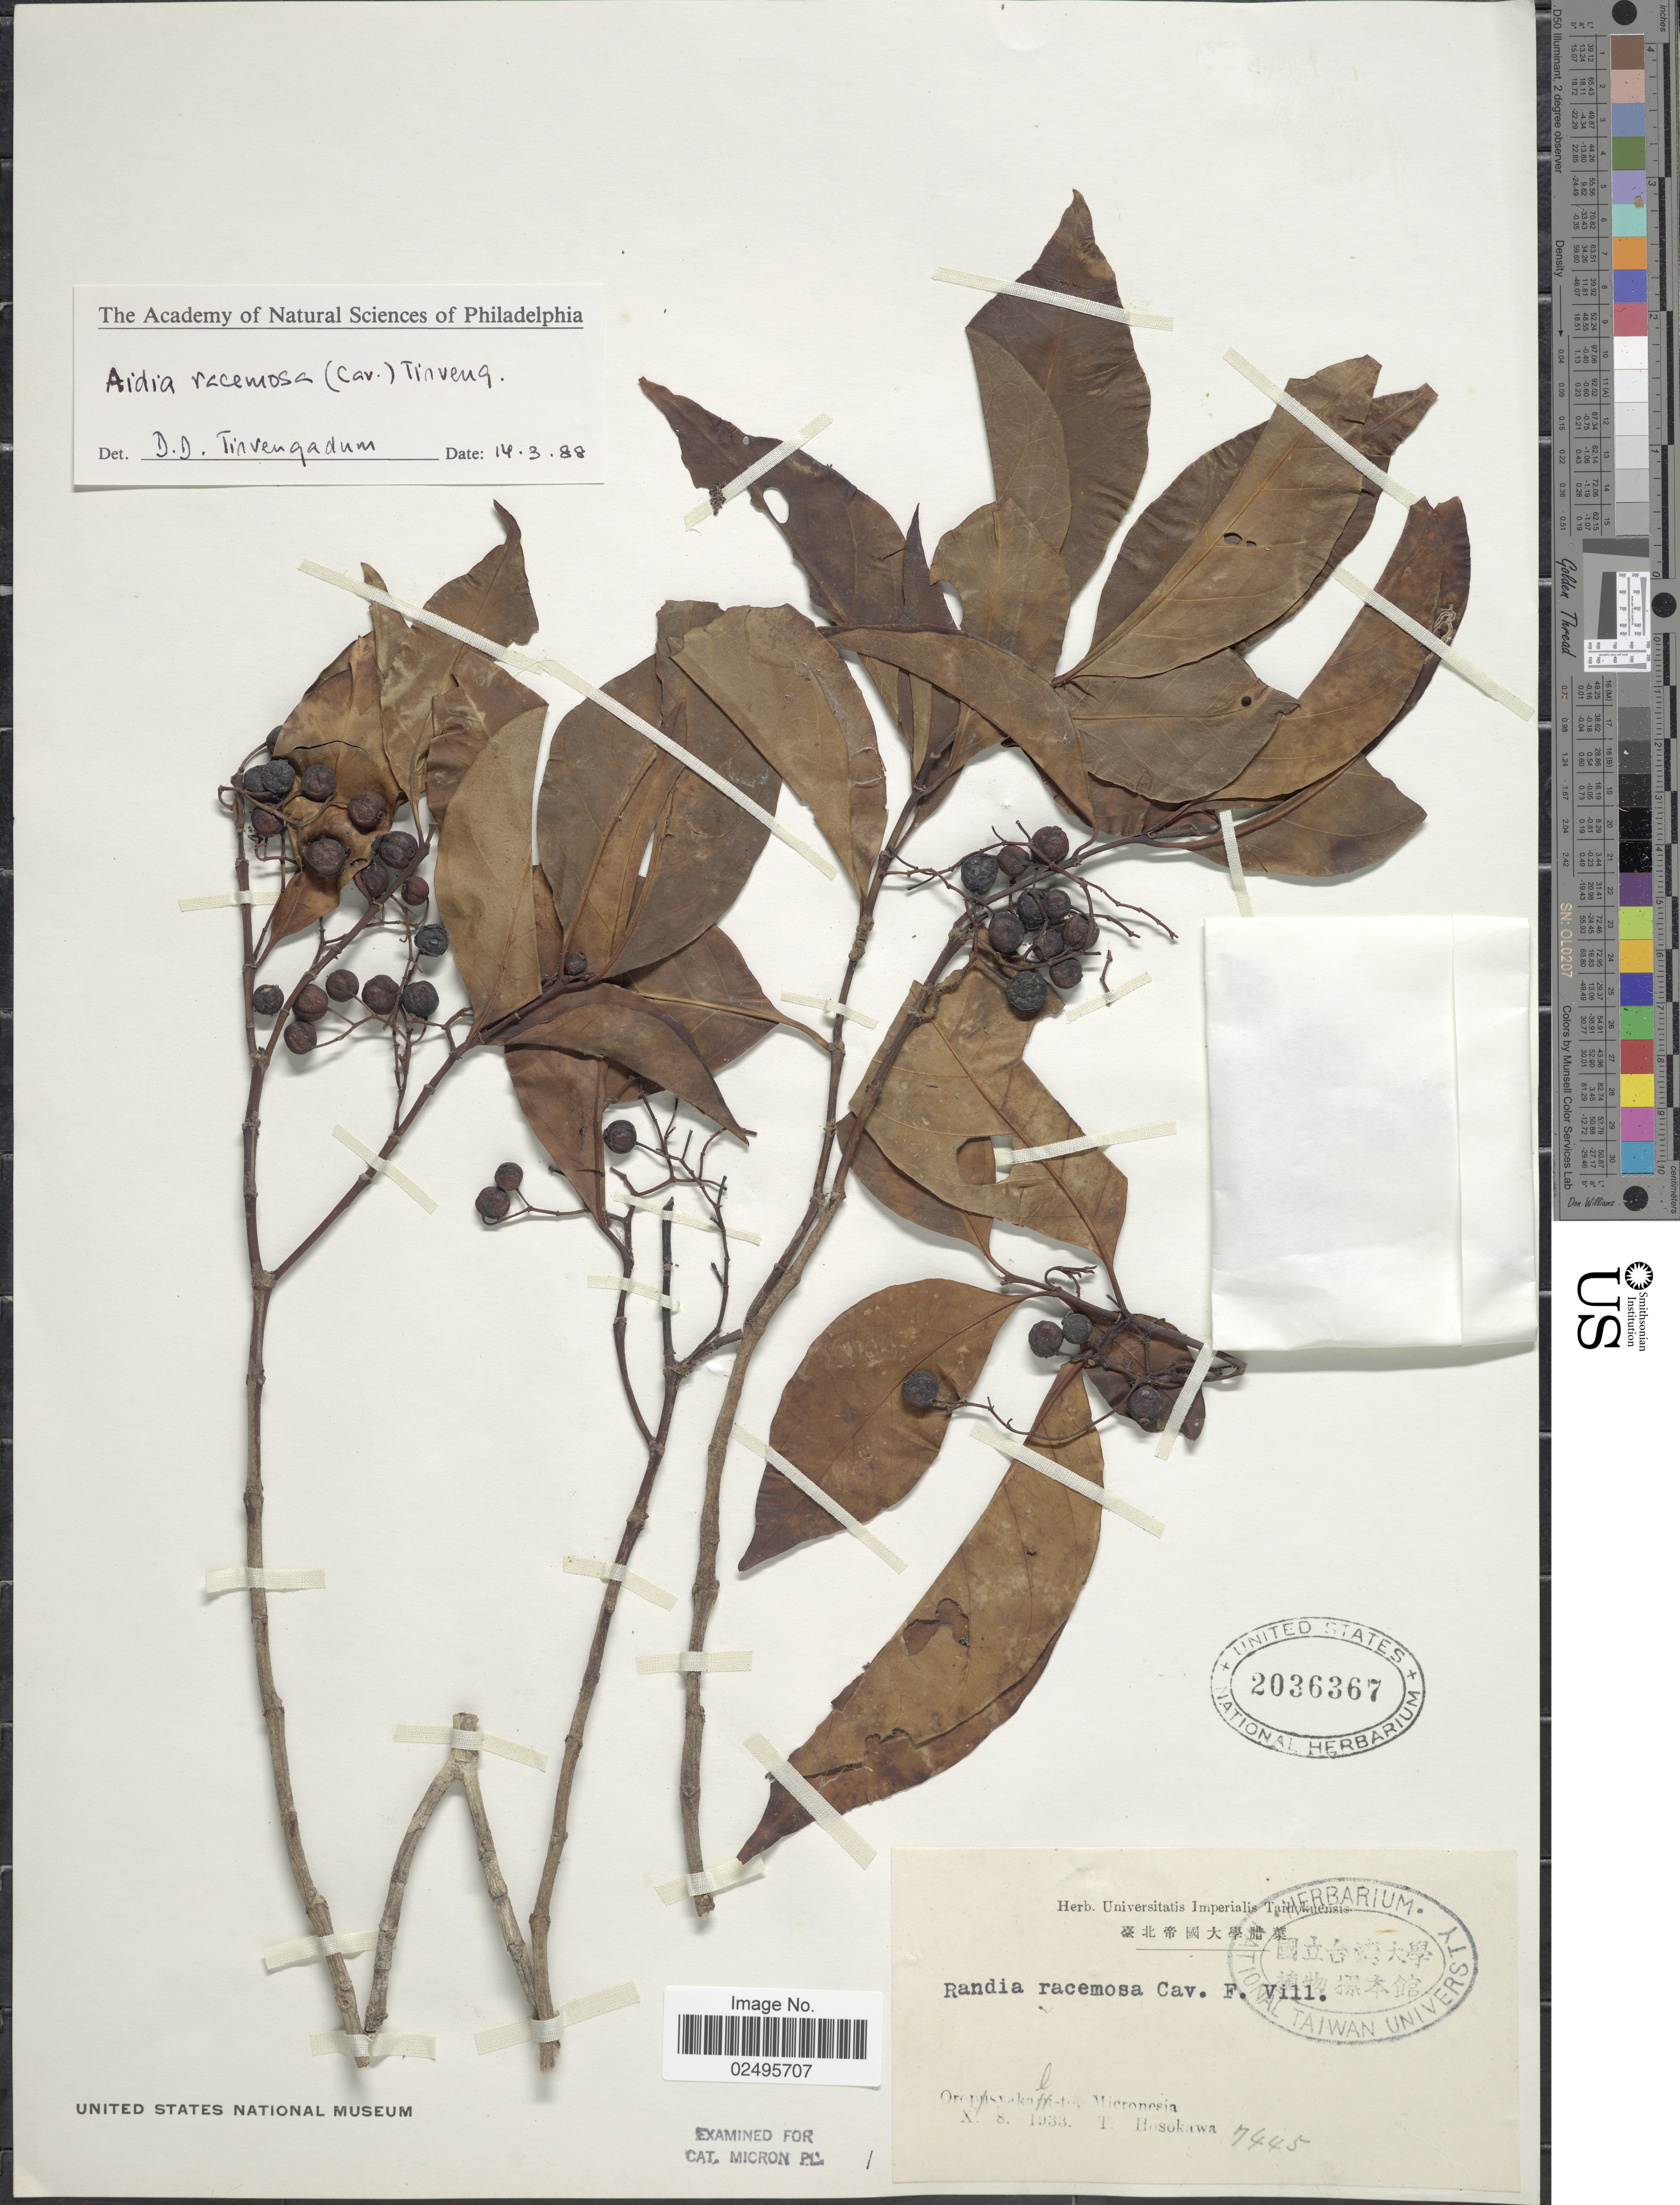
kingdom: Plantae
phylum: Tracheophyta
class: Magnoliopsida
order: Gentianales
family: Rubiaceae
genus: Aidia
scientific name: Aidia graeffei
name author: (Reinecke) Tirveng.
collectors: T. Hosokawa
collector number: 7445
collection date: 1933-10-08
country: Micronesia, Federated States of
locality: Oropsyakal-tu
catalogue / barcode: US 2036367